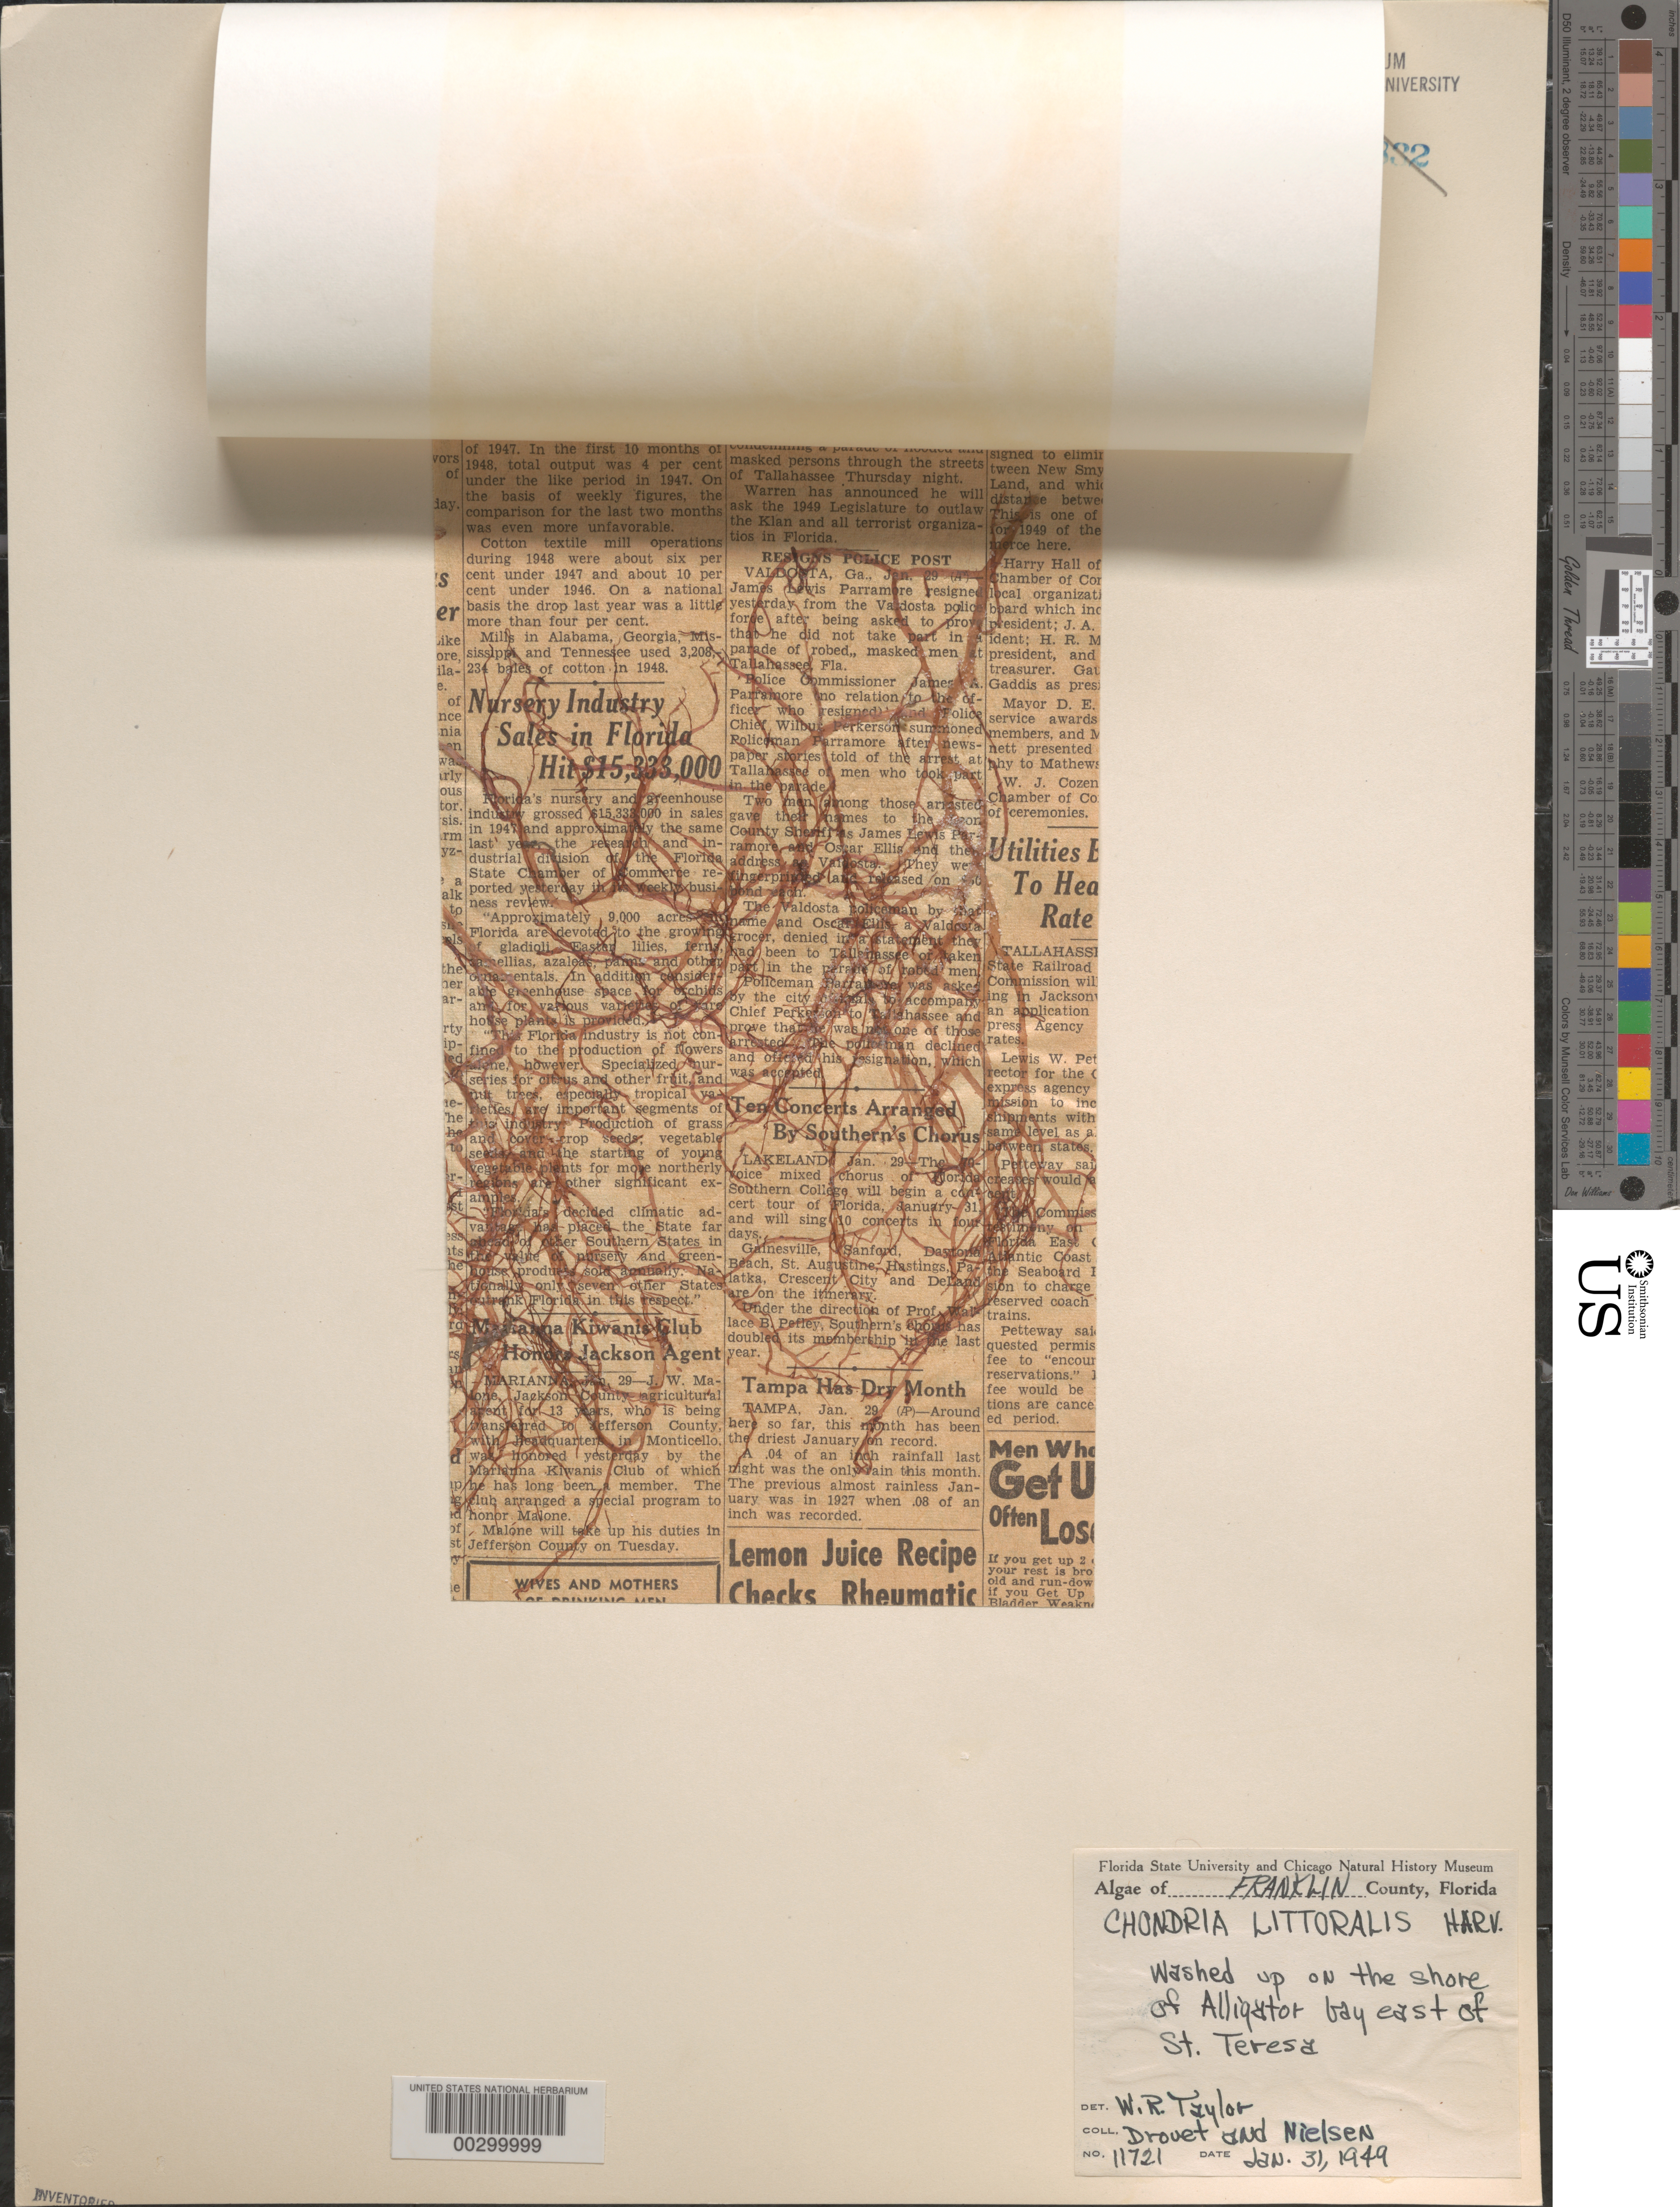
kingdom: Plantae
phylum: Rhodophyta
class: Florideophyceae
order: Ceramiales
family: Rhodomelaceae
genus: Chondria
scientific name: Chondria littoralis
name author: Harv.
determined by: Taylor, William R.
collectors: F. E. Drouet & C. S. Nielsen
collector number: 11721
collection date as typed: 31 Jan 1949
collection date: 1949-01-31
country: United States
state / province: Florida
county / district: Franklin County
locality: Alligator Bay east of Saint Teresa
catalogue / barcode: US 21616